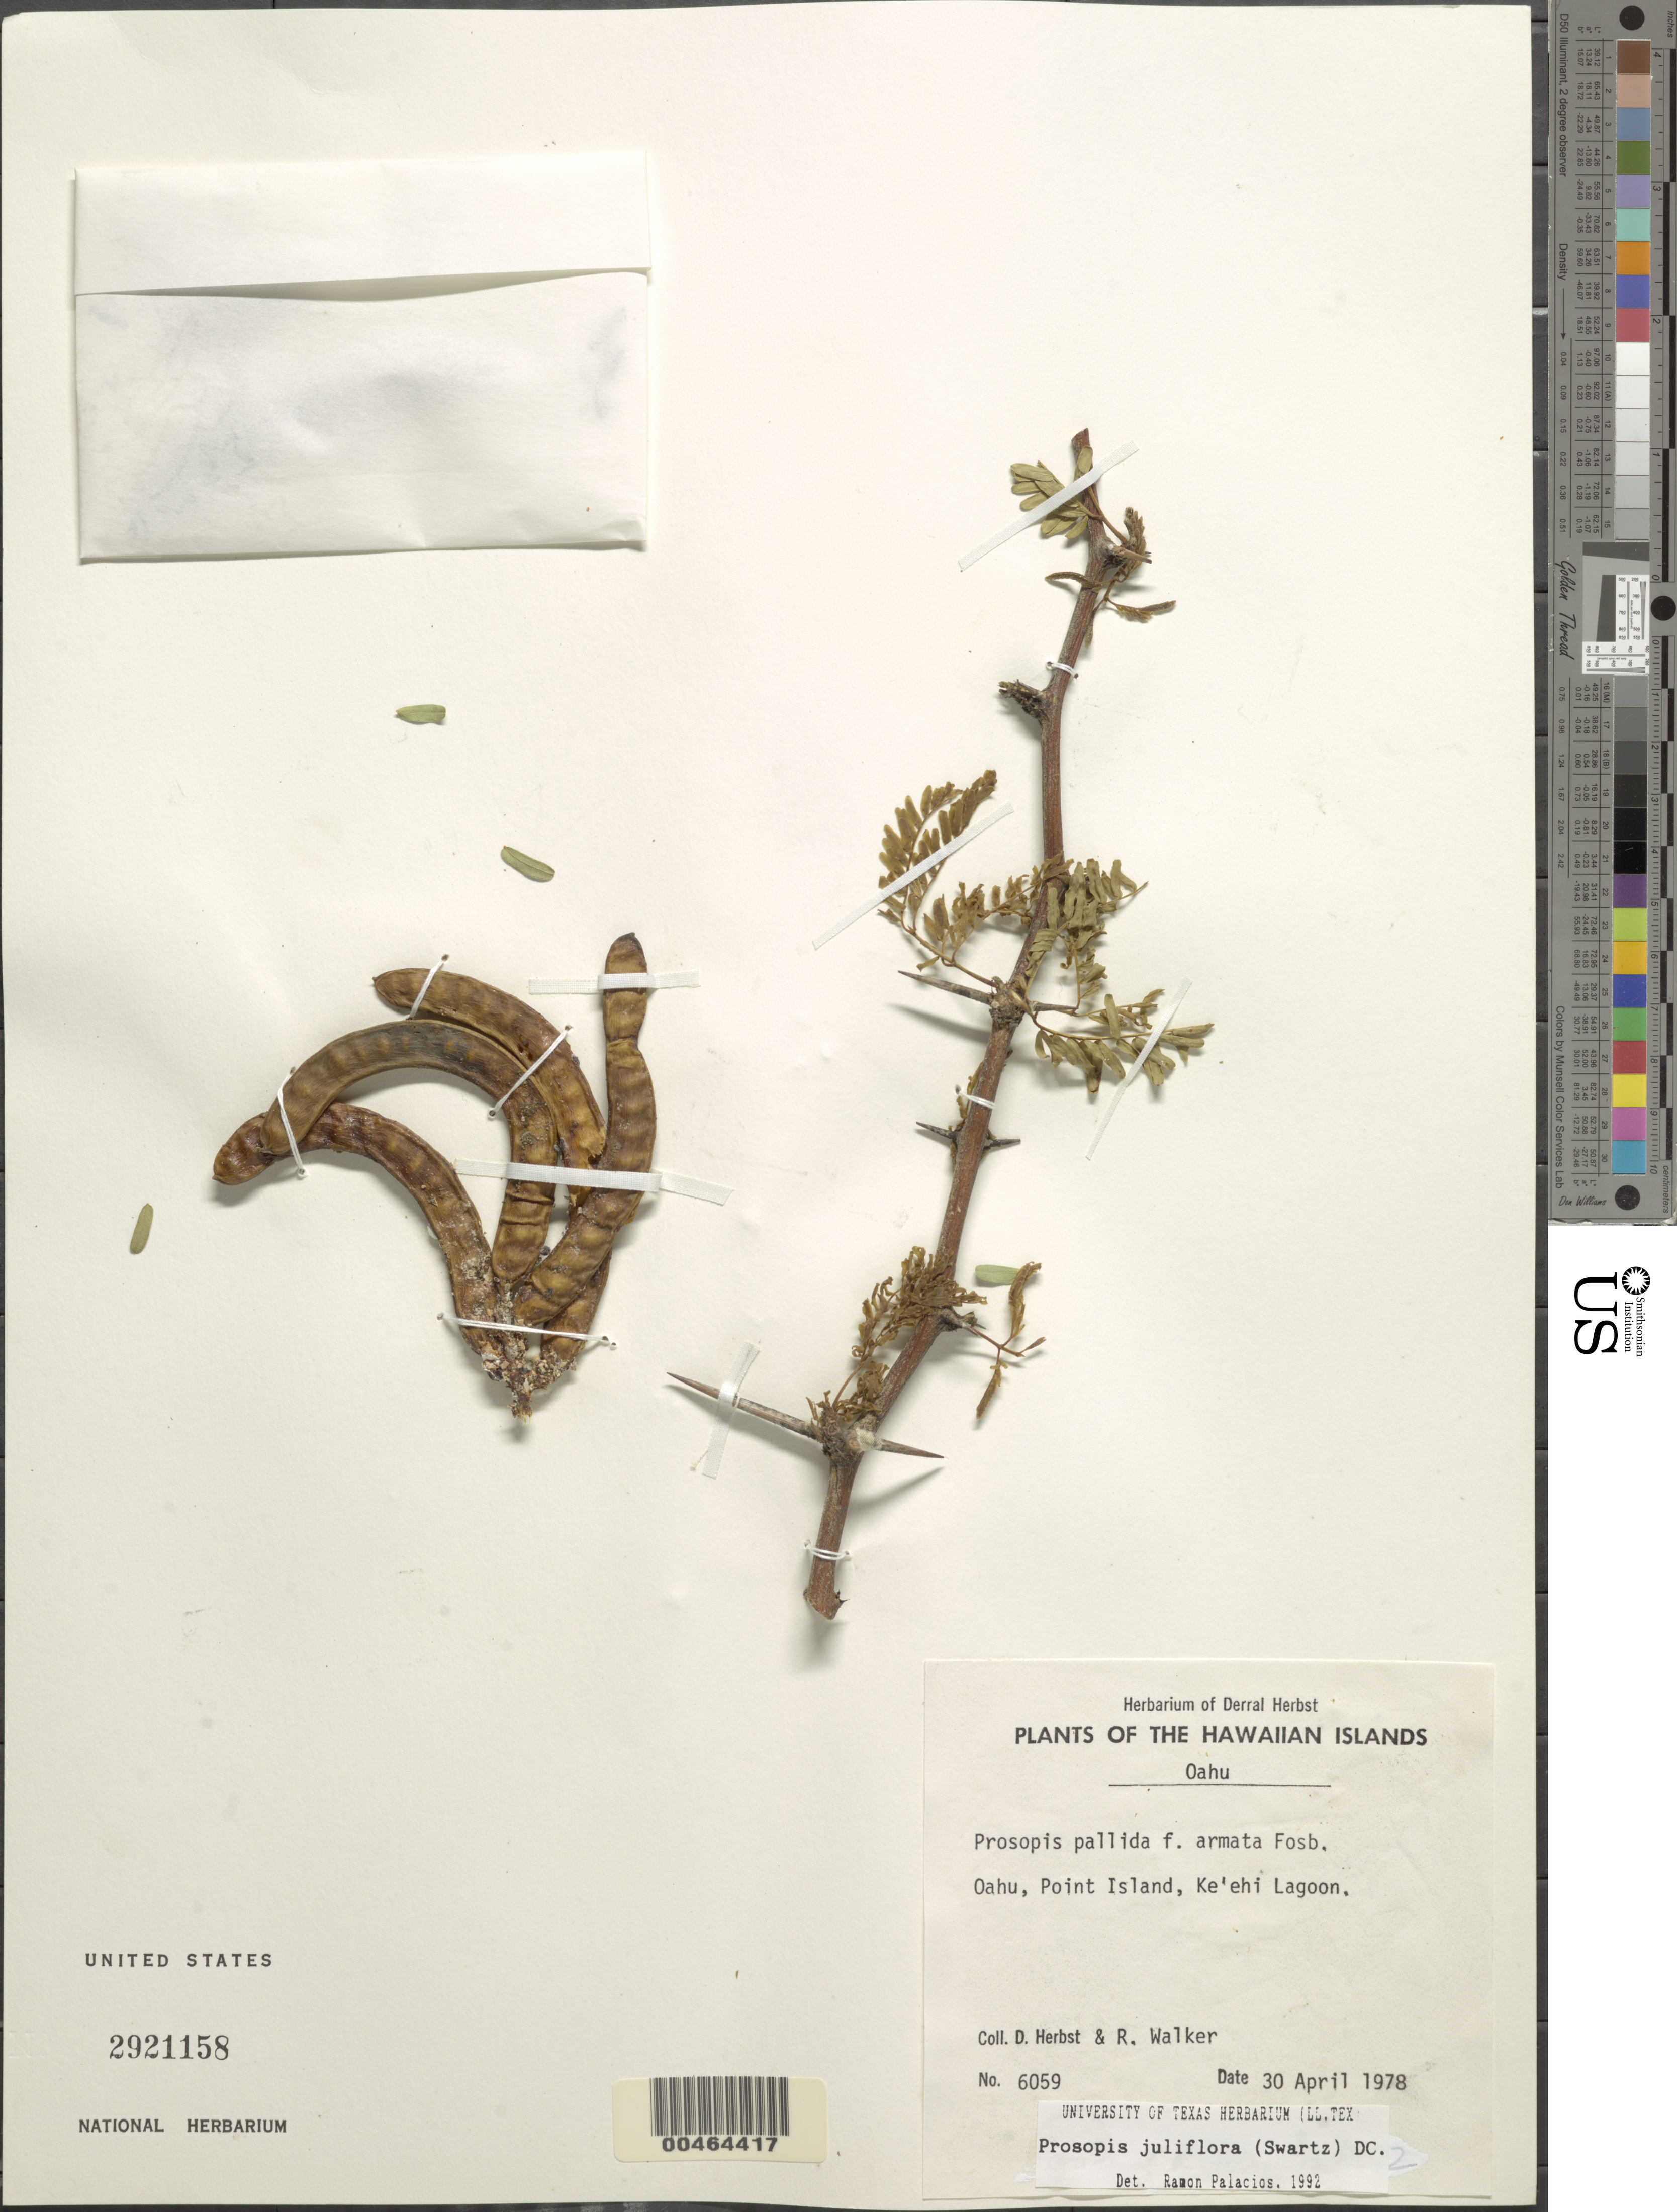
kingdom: Plantae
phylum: Tracheophyta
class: Magnoliopsida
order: Fabales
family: Fabaceae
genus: Neltuma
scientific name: Neltuma juliflora var. juliflora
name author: (Sw.) Raf.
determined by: Wagner, W. L., (BOT), Smithsonian Institution - National Museum of Natural History (UNITED STATES)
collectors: D. R. Herbst & R. Walker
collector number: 6059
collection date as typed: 30 Apr 1978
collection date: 1978-04-30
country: United States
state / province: Hawaii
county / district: Honolulu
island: Oahu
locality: Point Island, Ke'ehi Lagoon.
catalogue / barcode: US 2921158